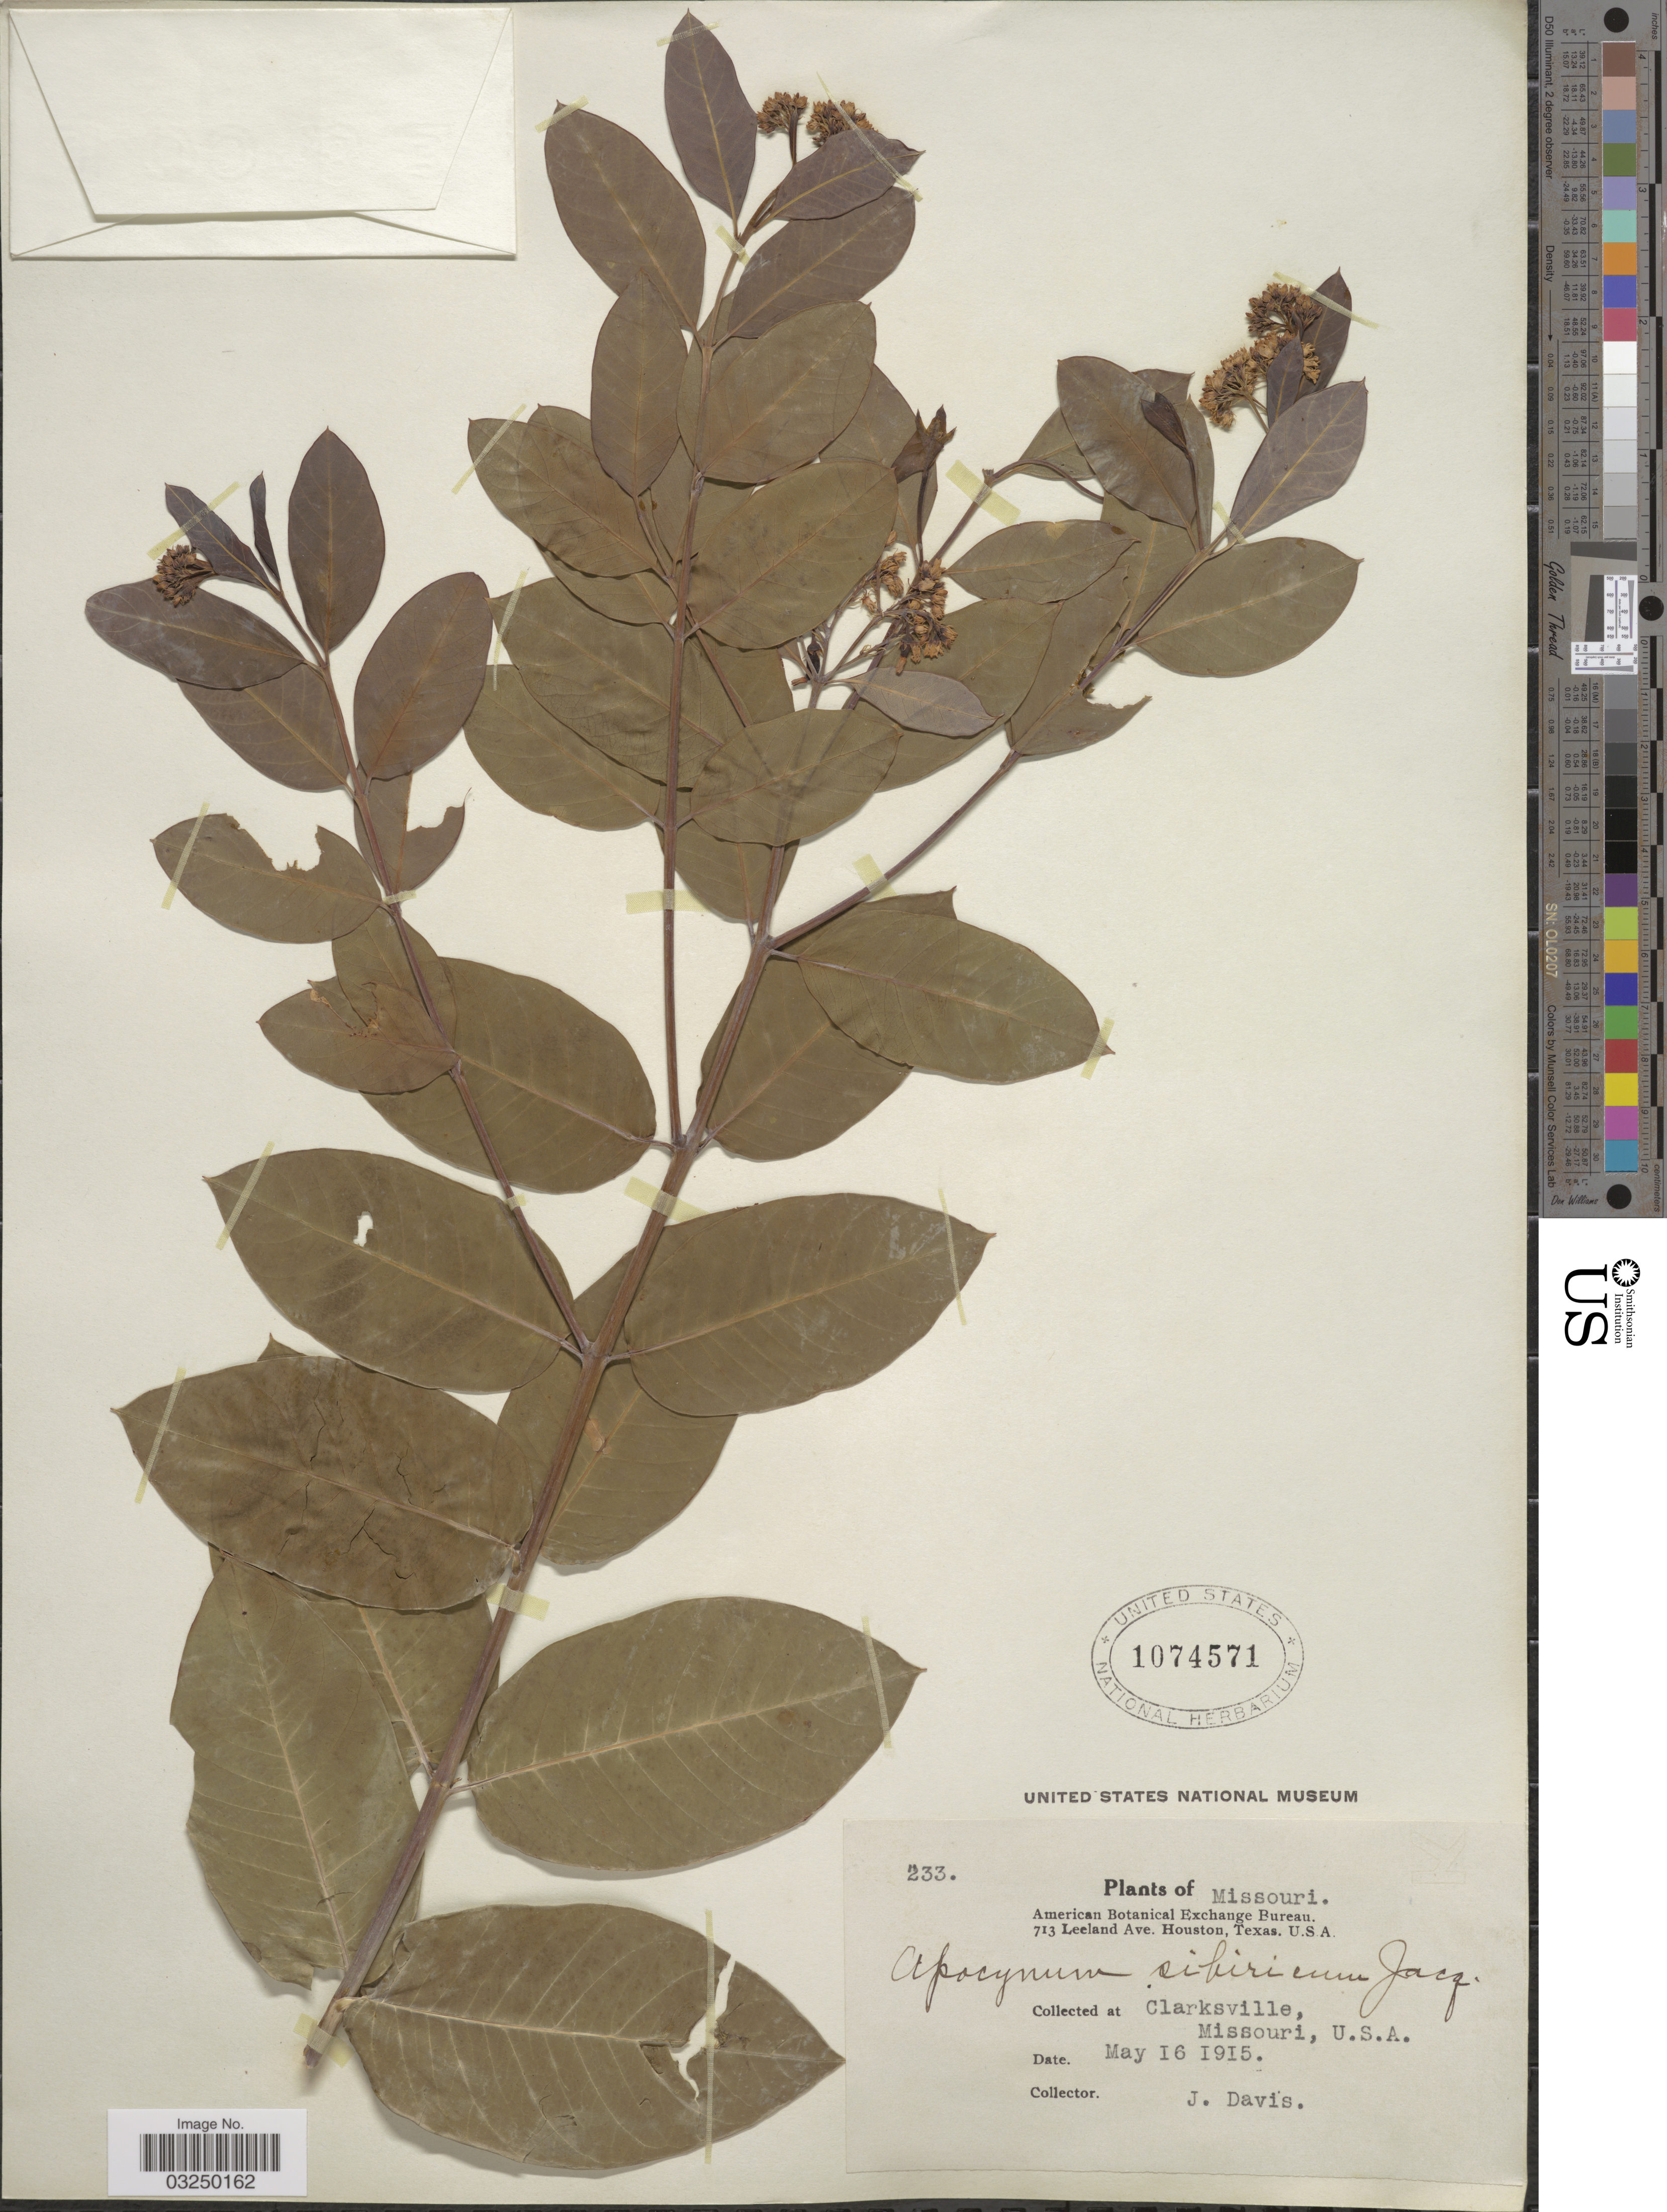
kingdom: Plantae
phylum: Tracheophyta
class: Magnoliopsida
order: Gentianales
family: Apocynaceae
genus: Apocynum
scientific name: Apocynum sibiricum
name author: Jacq.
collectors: J. Davis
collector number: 233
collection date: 1915-05-16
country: United States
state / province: Missouri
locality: Clarcksville, U.S.A.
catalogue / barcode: US 1074571